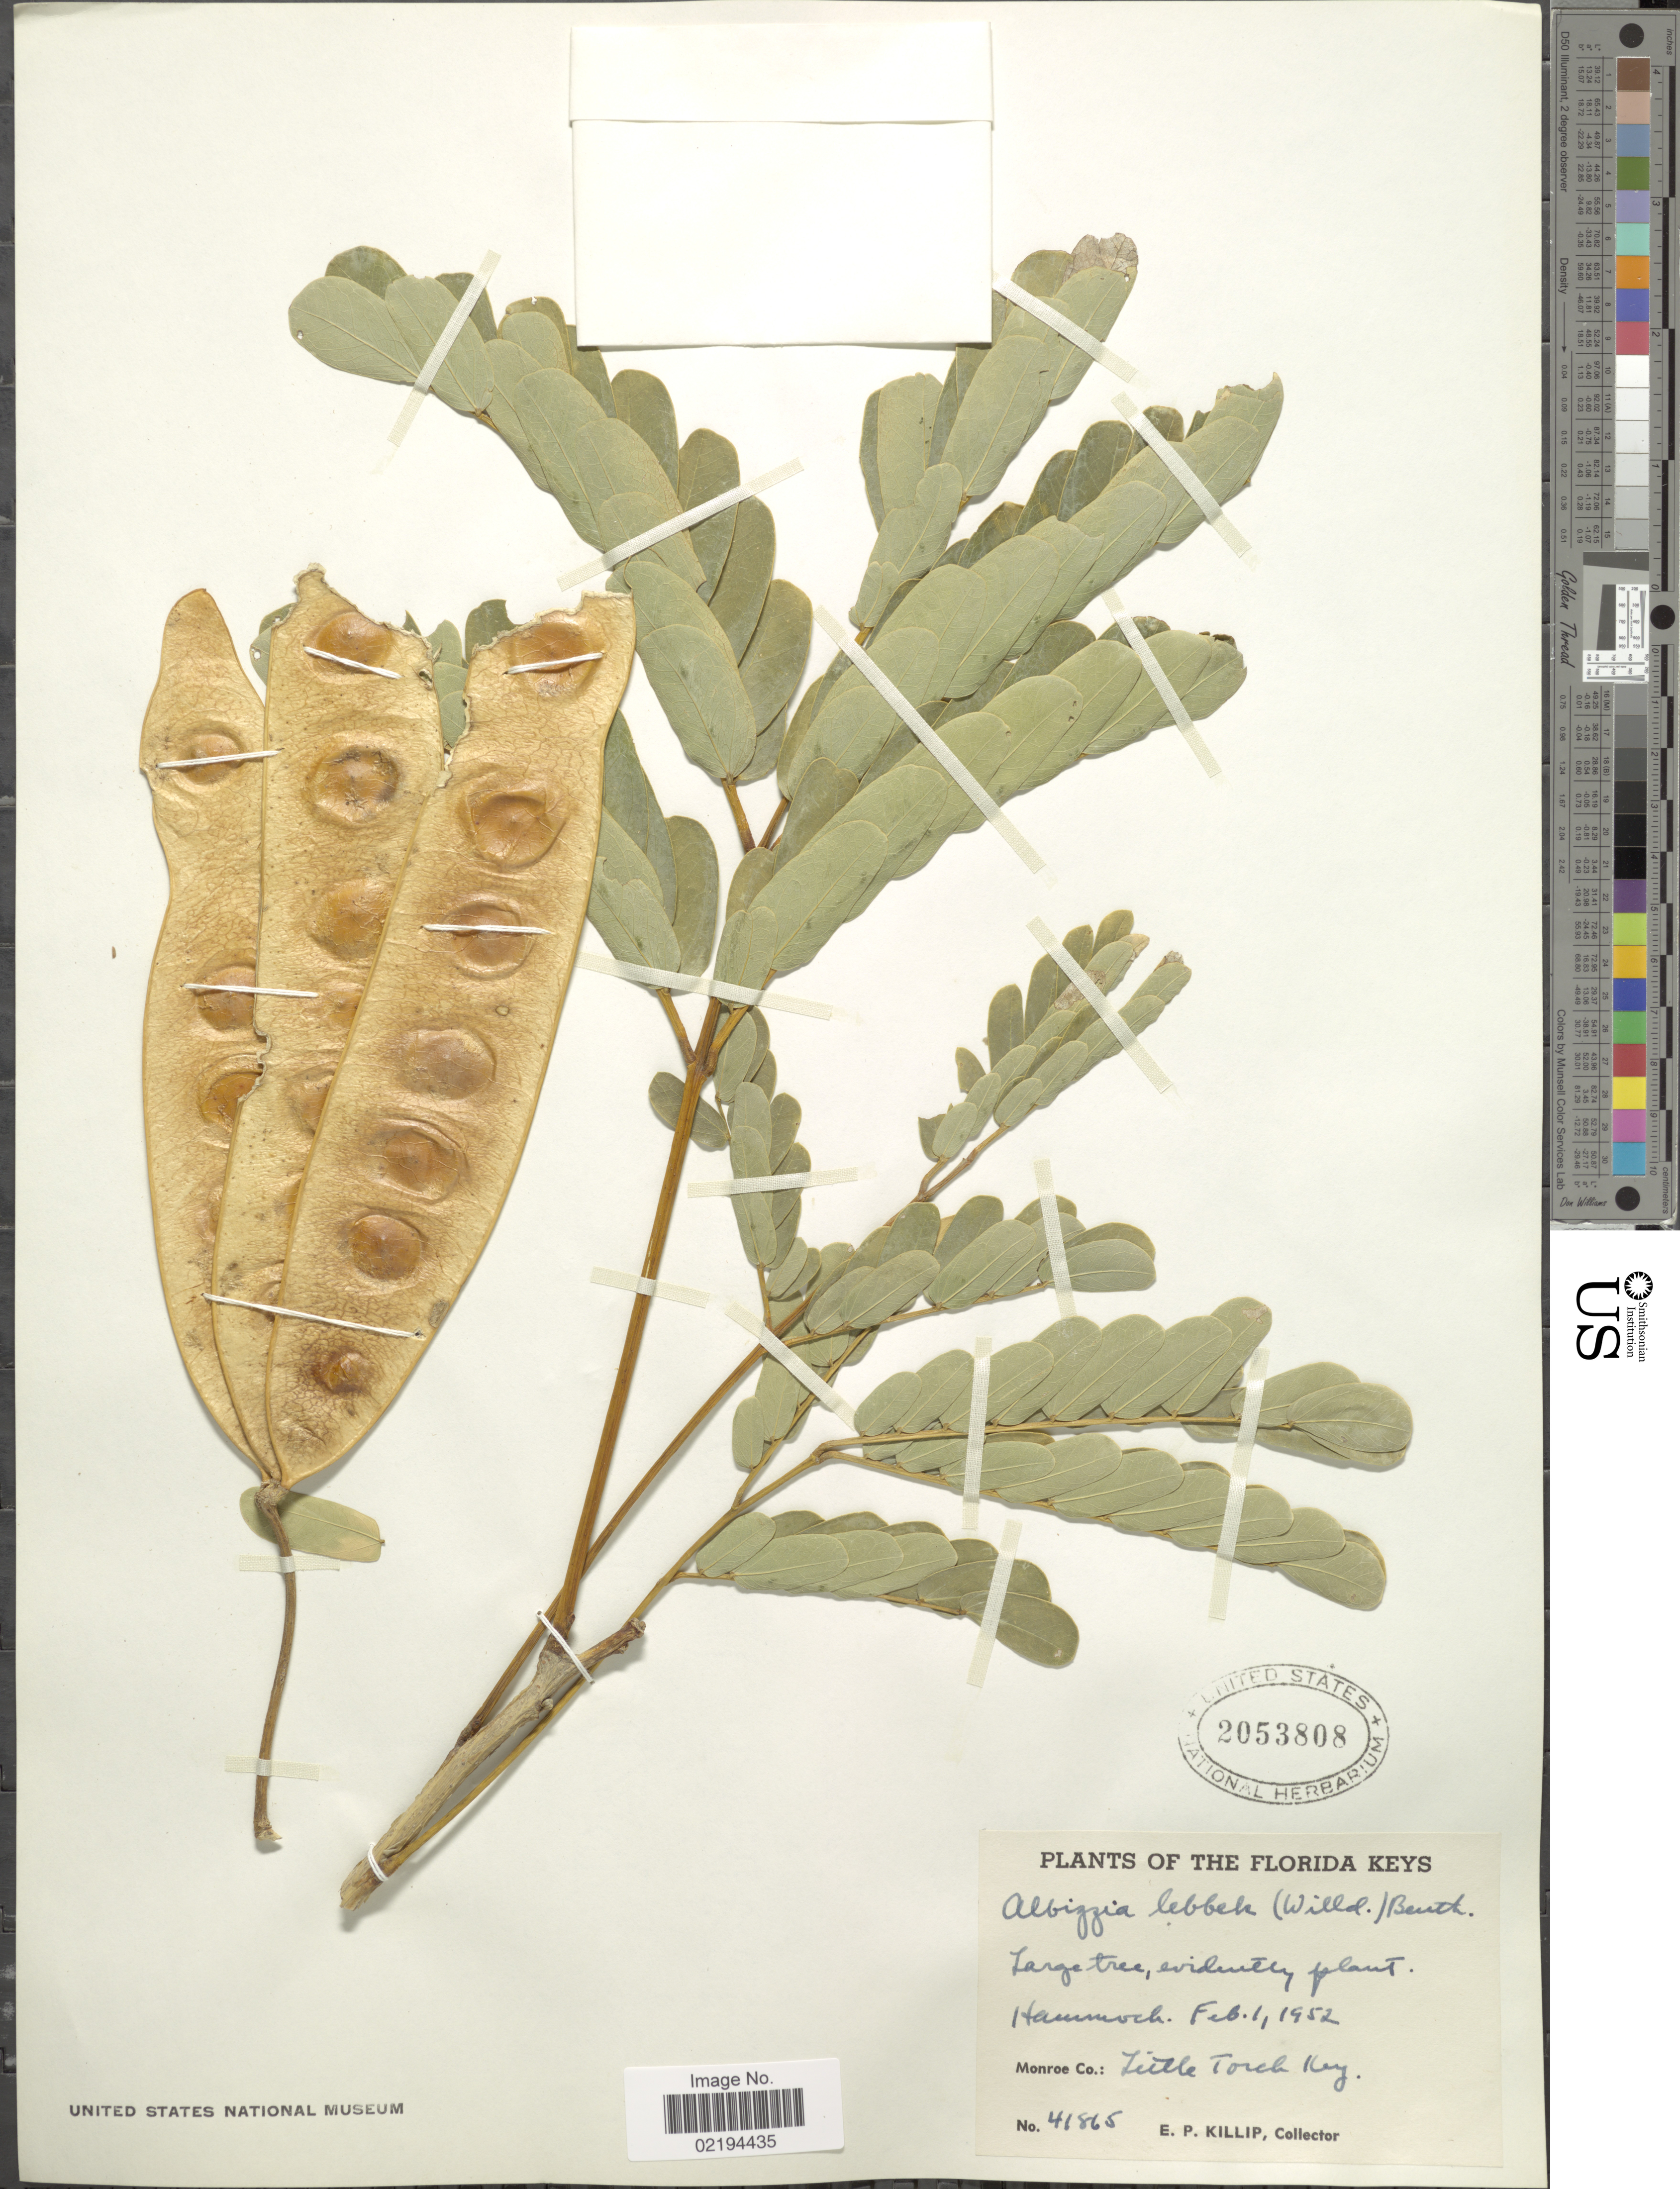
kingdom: Plantae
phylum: Tracheophyta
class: Magnoliopsida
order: Fabales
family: Fabaceae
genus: Albizia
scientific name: Albizia lebbeck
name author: (L.) Benth.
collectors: E. P. Killip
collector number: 41865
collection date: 1952-02-01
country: United States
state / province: Florida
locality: Florida Keys, Hammock, Monroe Co., Little Torch Key.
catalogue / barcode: US 2053808